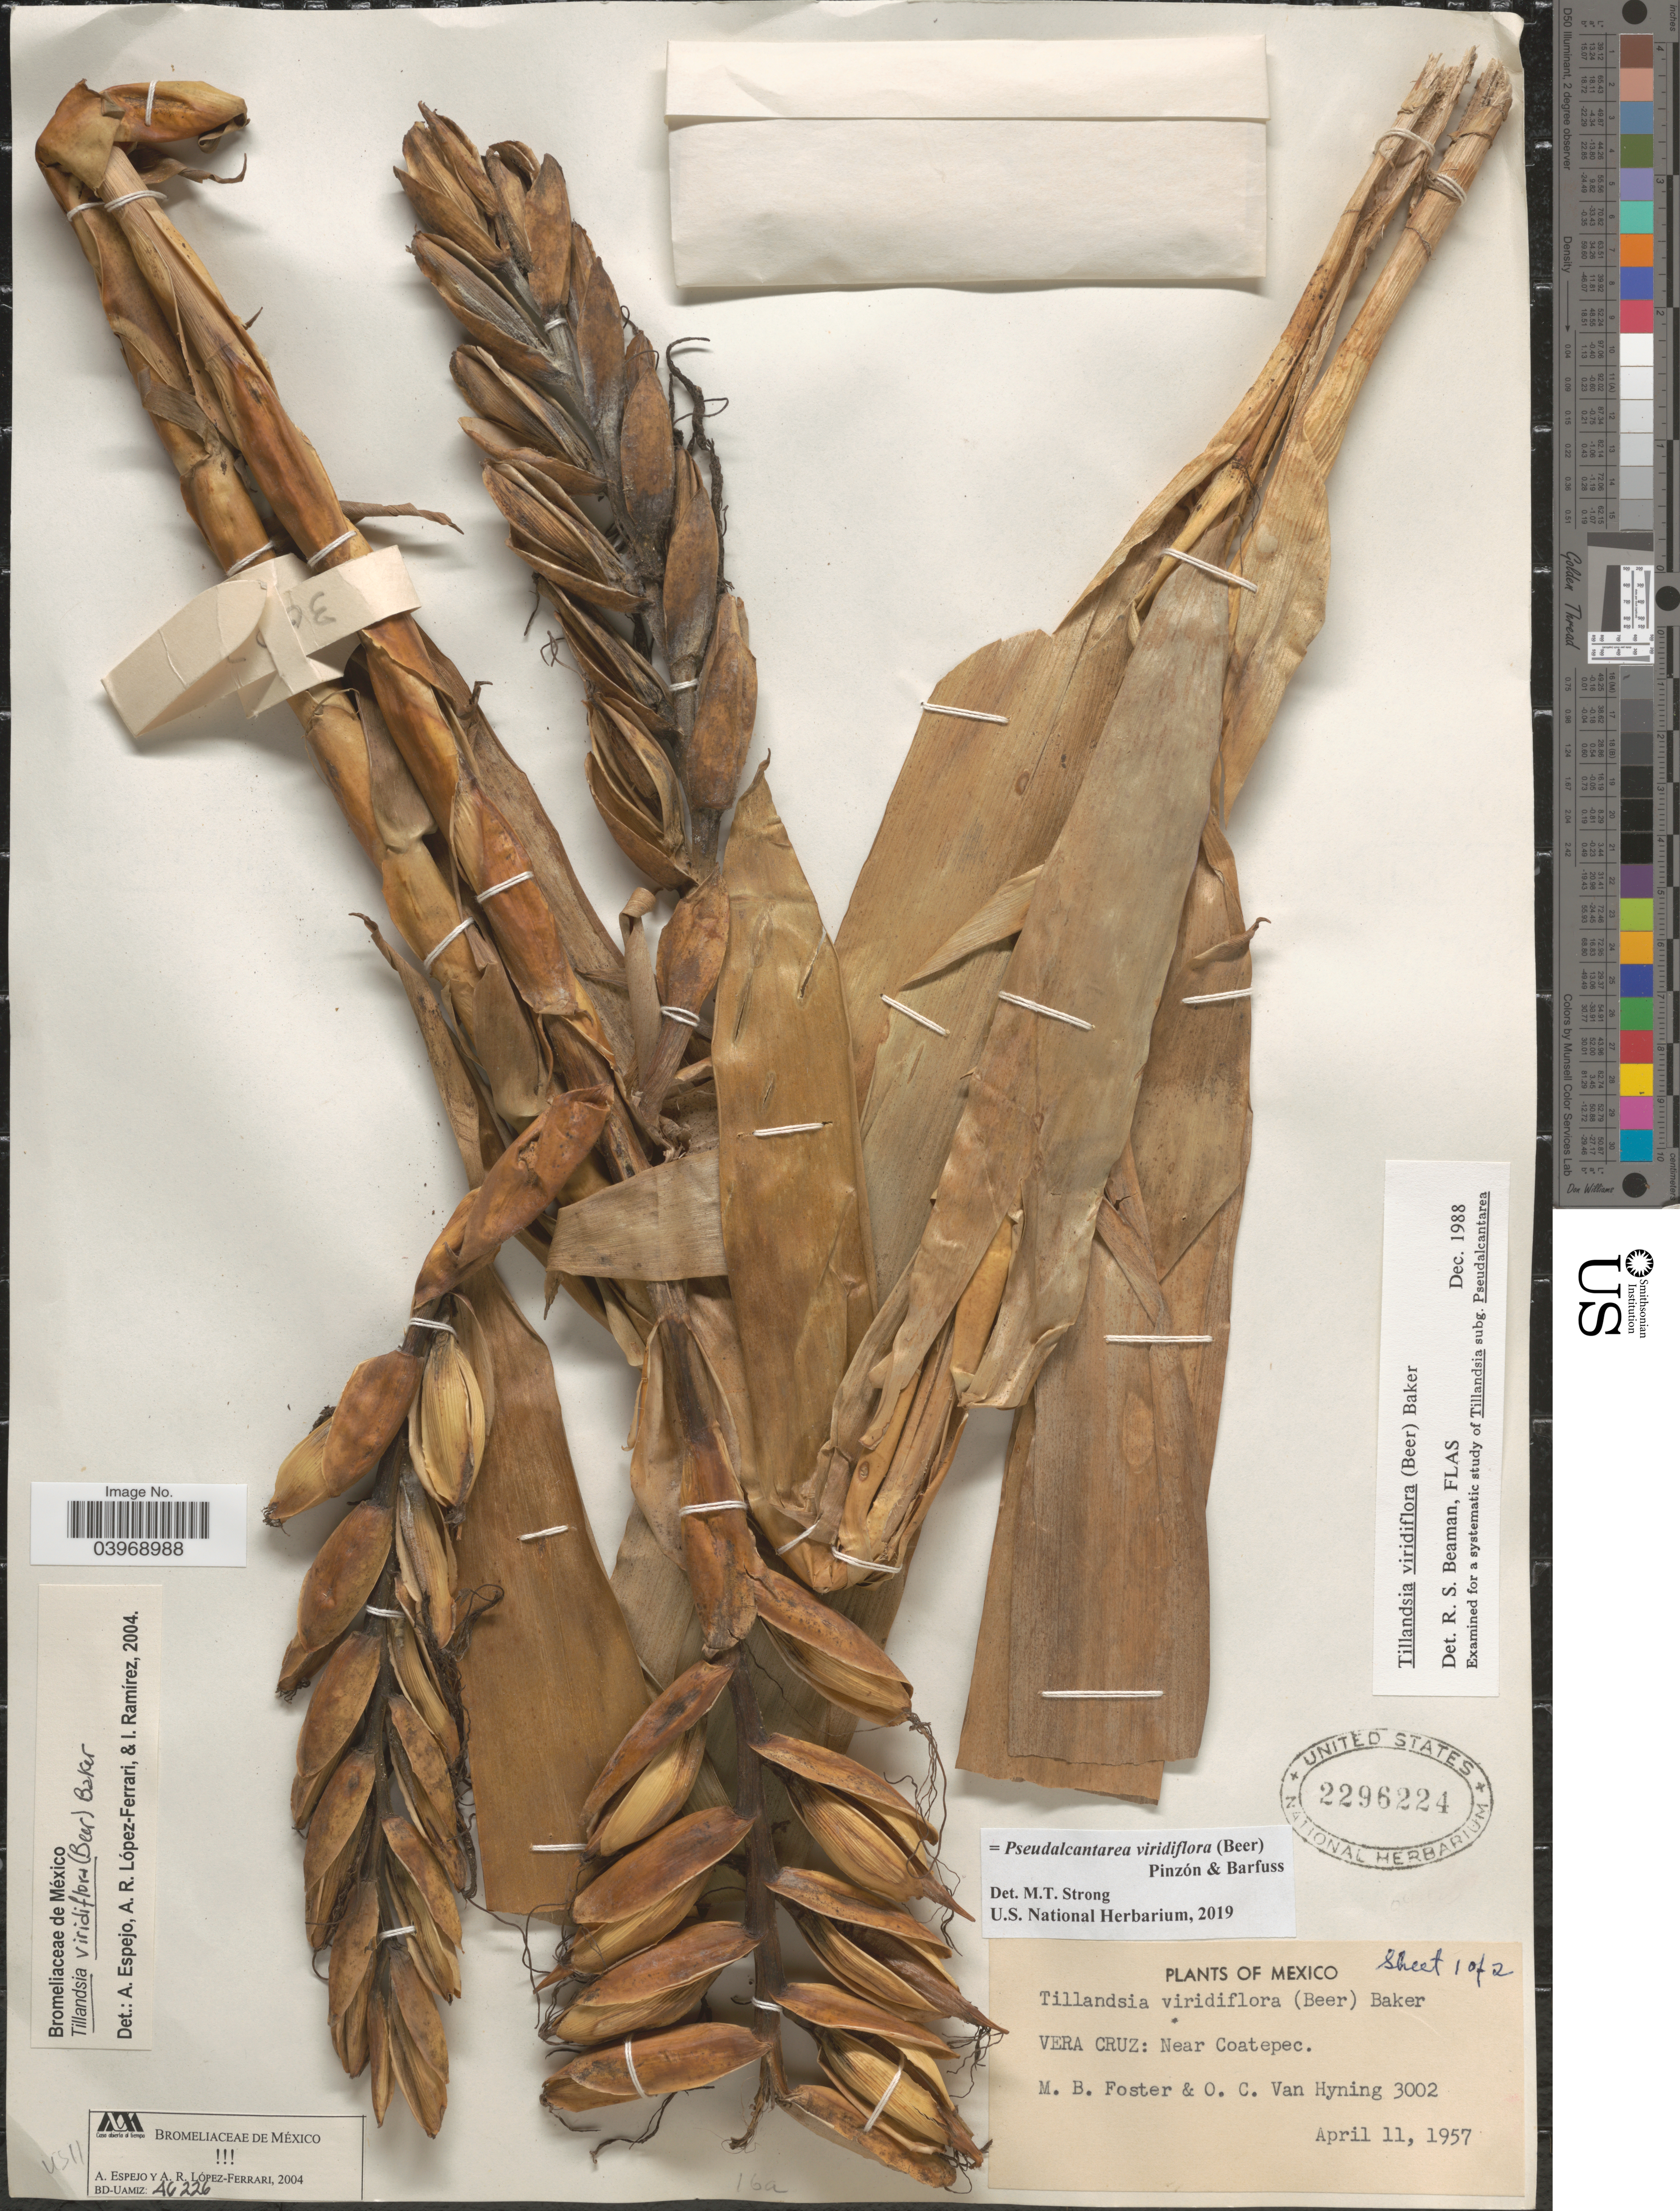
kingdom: Plantae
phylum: Tracheophyta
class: Liliopsida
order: Poales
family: Bromeliaceae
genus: Pseudalcantarea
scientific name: Pseudalcantarea viridiflora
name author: (Beer) Pinzón & Barfuss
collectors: M. B. Foster & O. Van Hyning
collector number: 3002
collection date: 1957-04-11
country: Mexico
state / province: Veracruz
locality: Vera Cruz: Near Coatepec.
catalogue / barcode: US 2296224